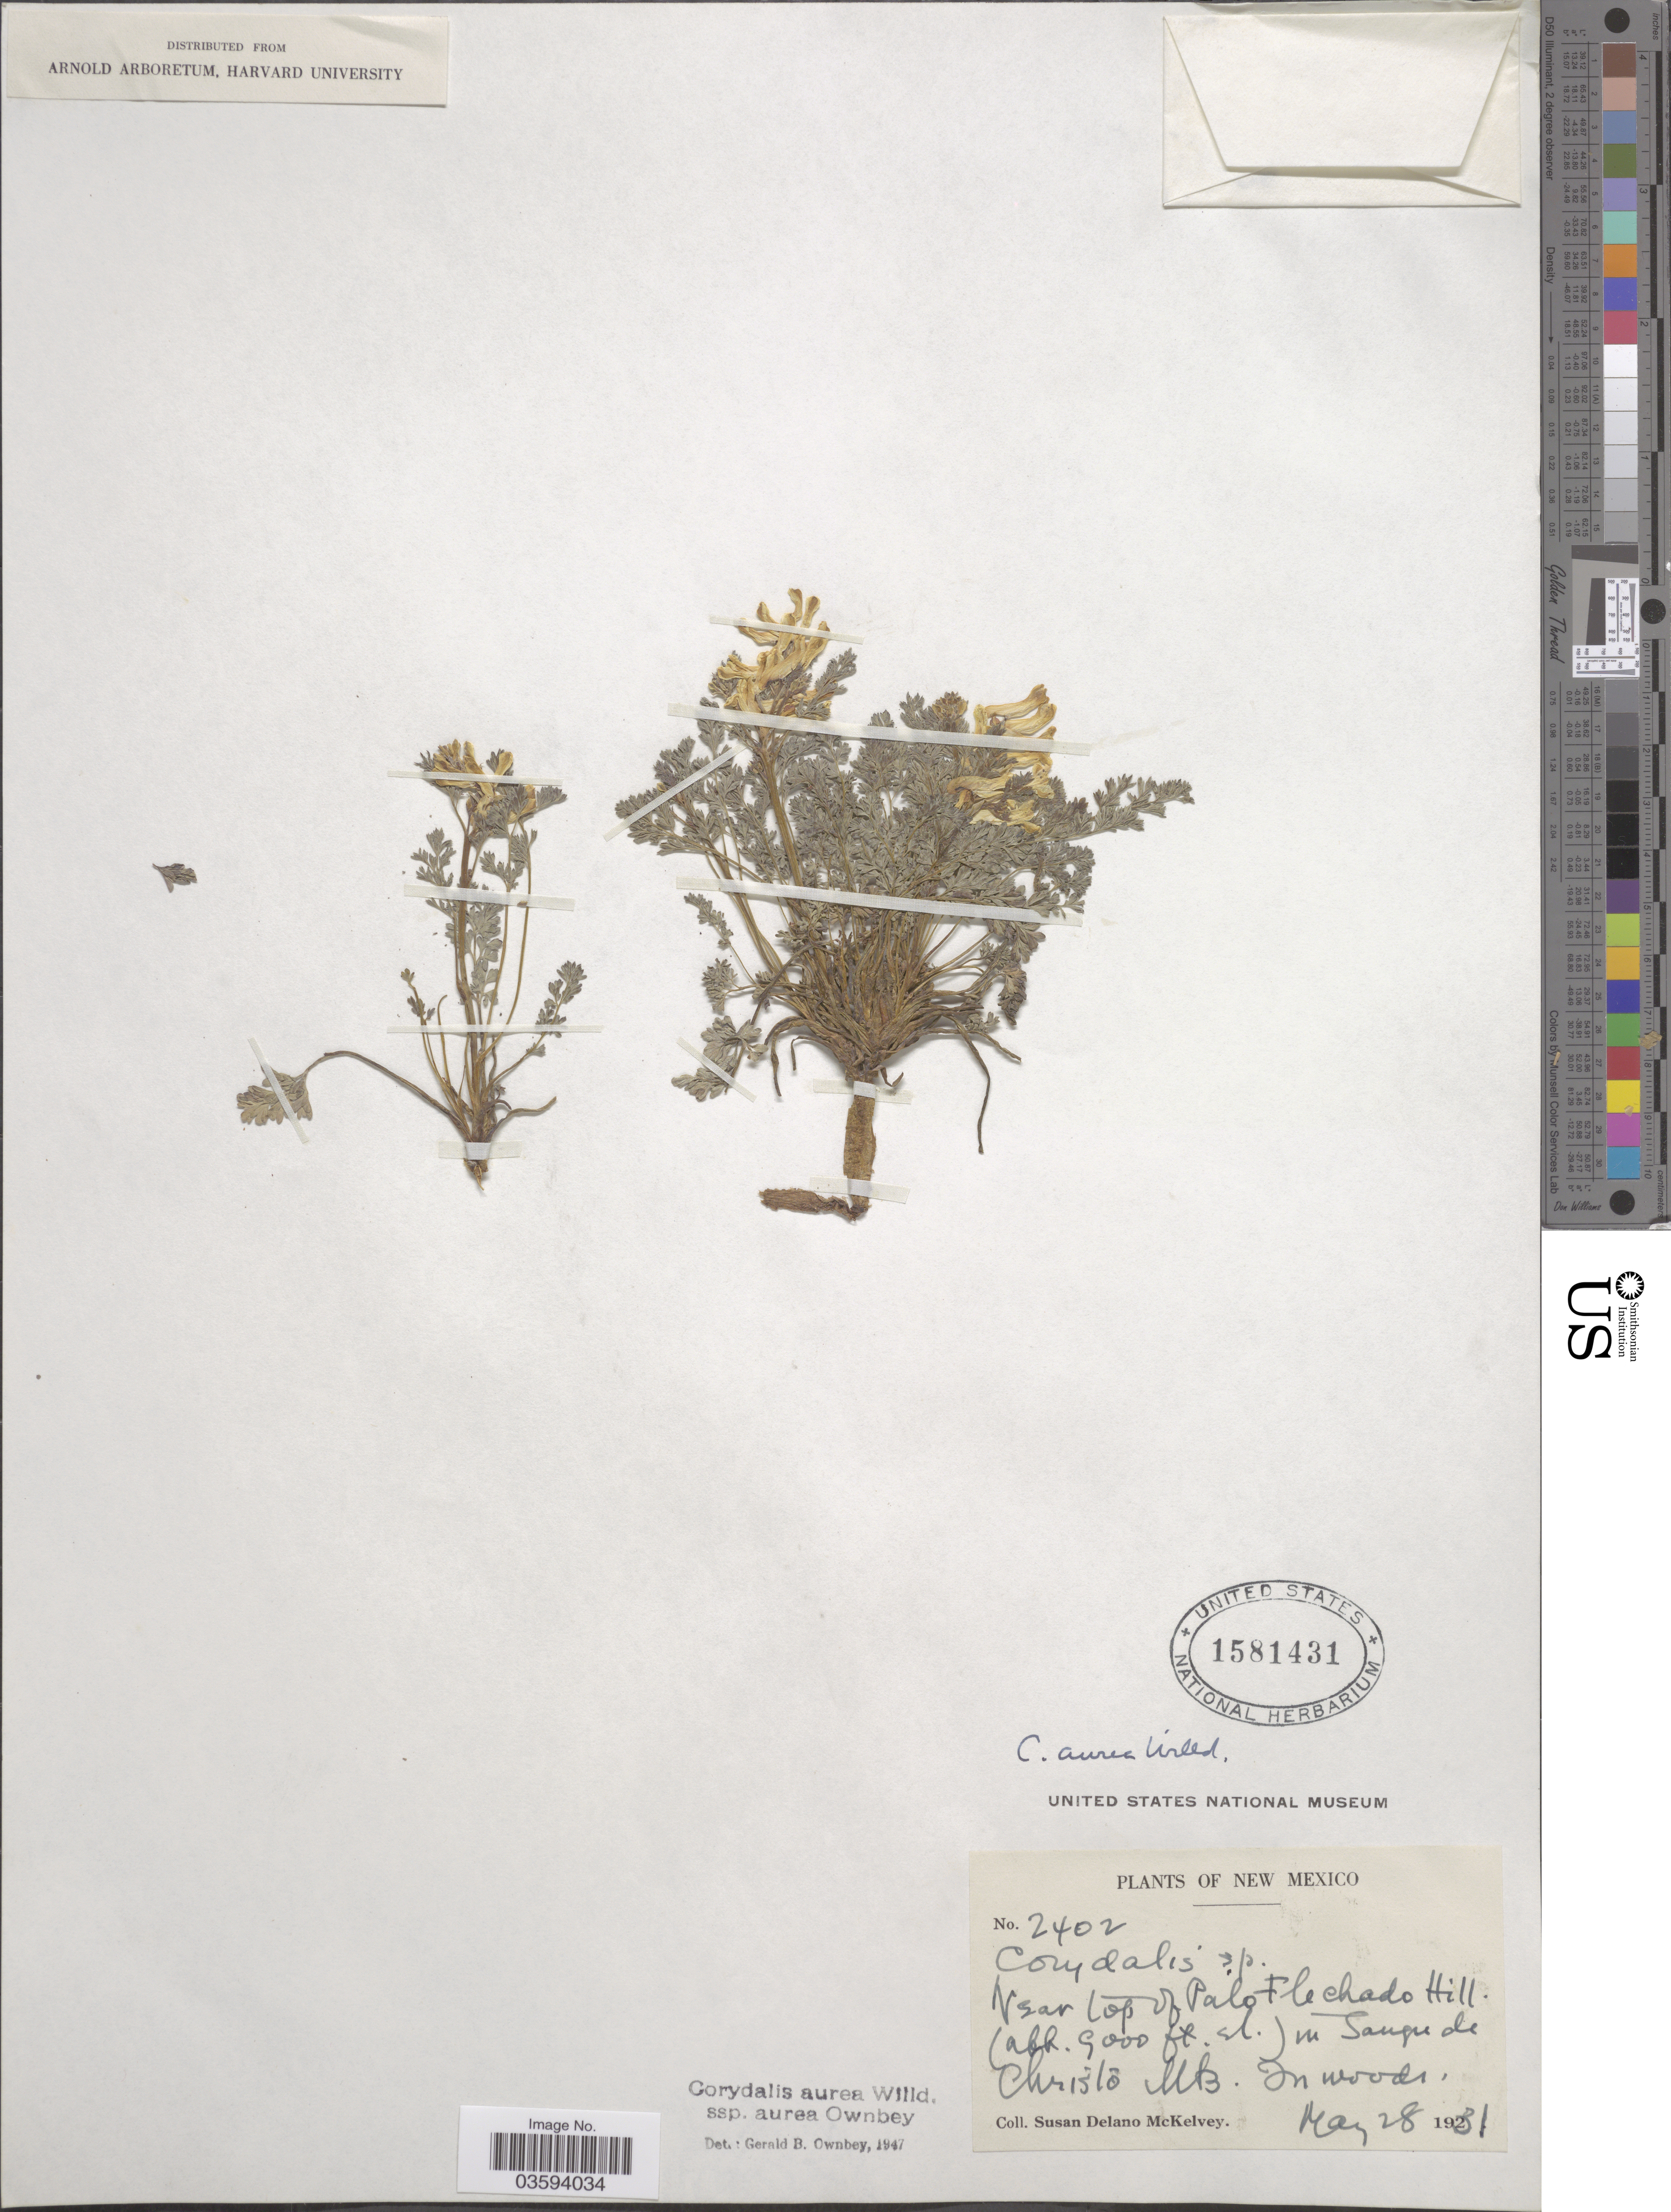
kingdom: Plantae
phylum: Tracheophyta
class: Magnoliopsida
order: Ranunculales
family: Papaveraceae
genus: Corydalis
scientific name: Corydalis aurea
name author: Willd.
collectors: S. A. McKelvey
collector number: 2402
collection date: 1931-05-28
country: United States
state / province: New Mexico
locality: Near top of Palo Flechado Hill. In Sangre de Christo Mts. In woods.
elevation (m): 2743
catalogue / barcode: US 1581431